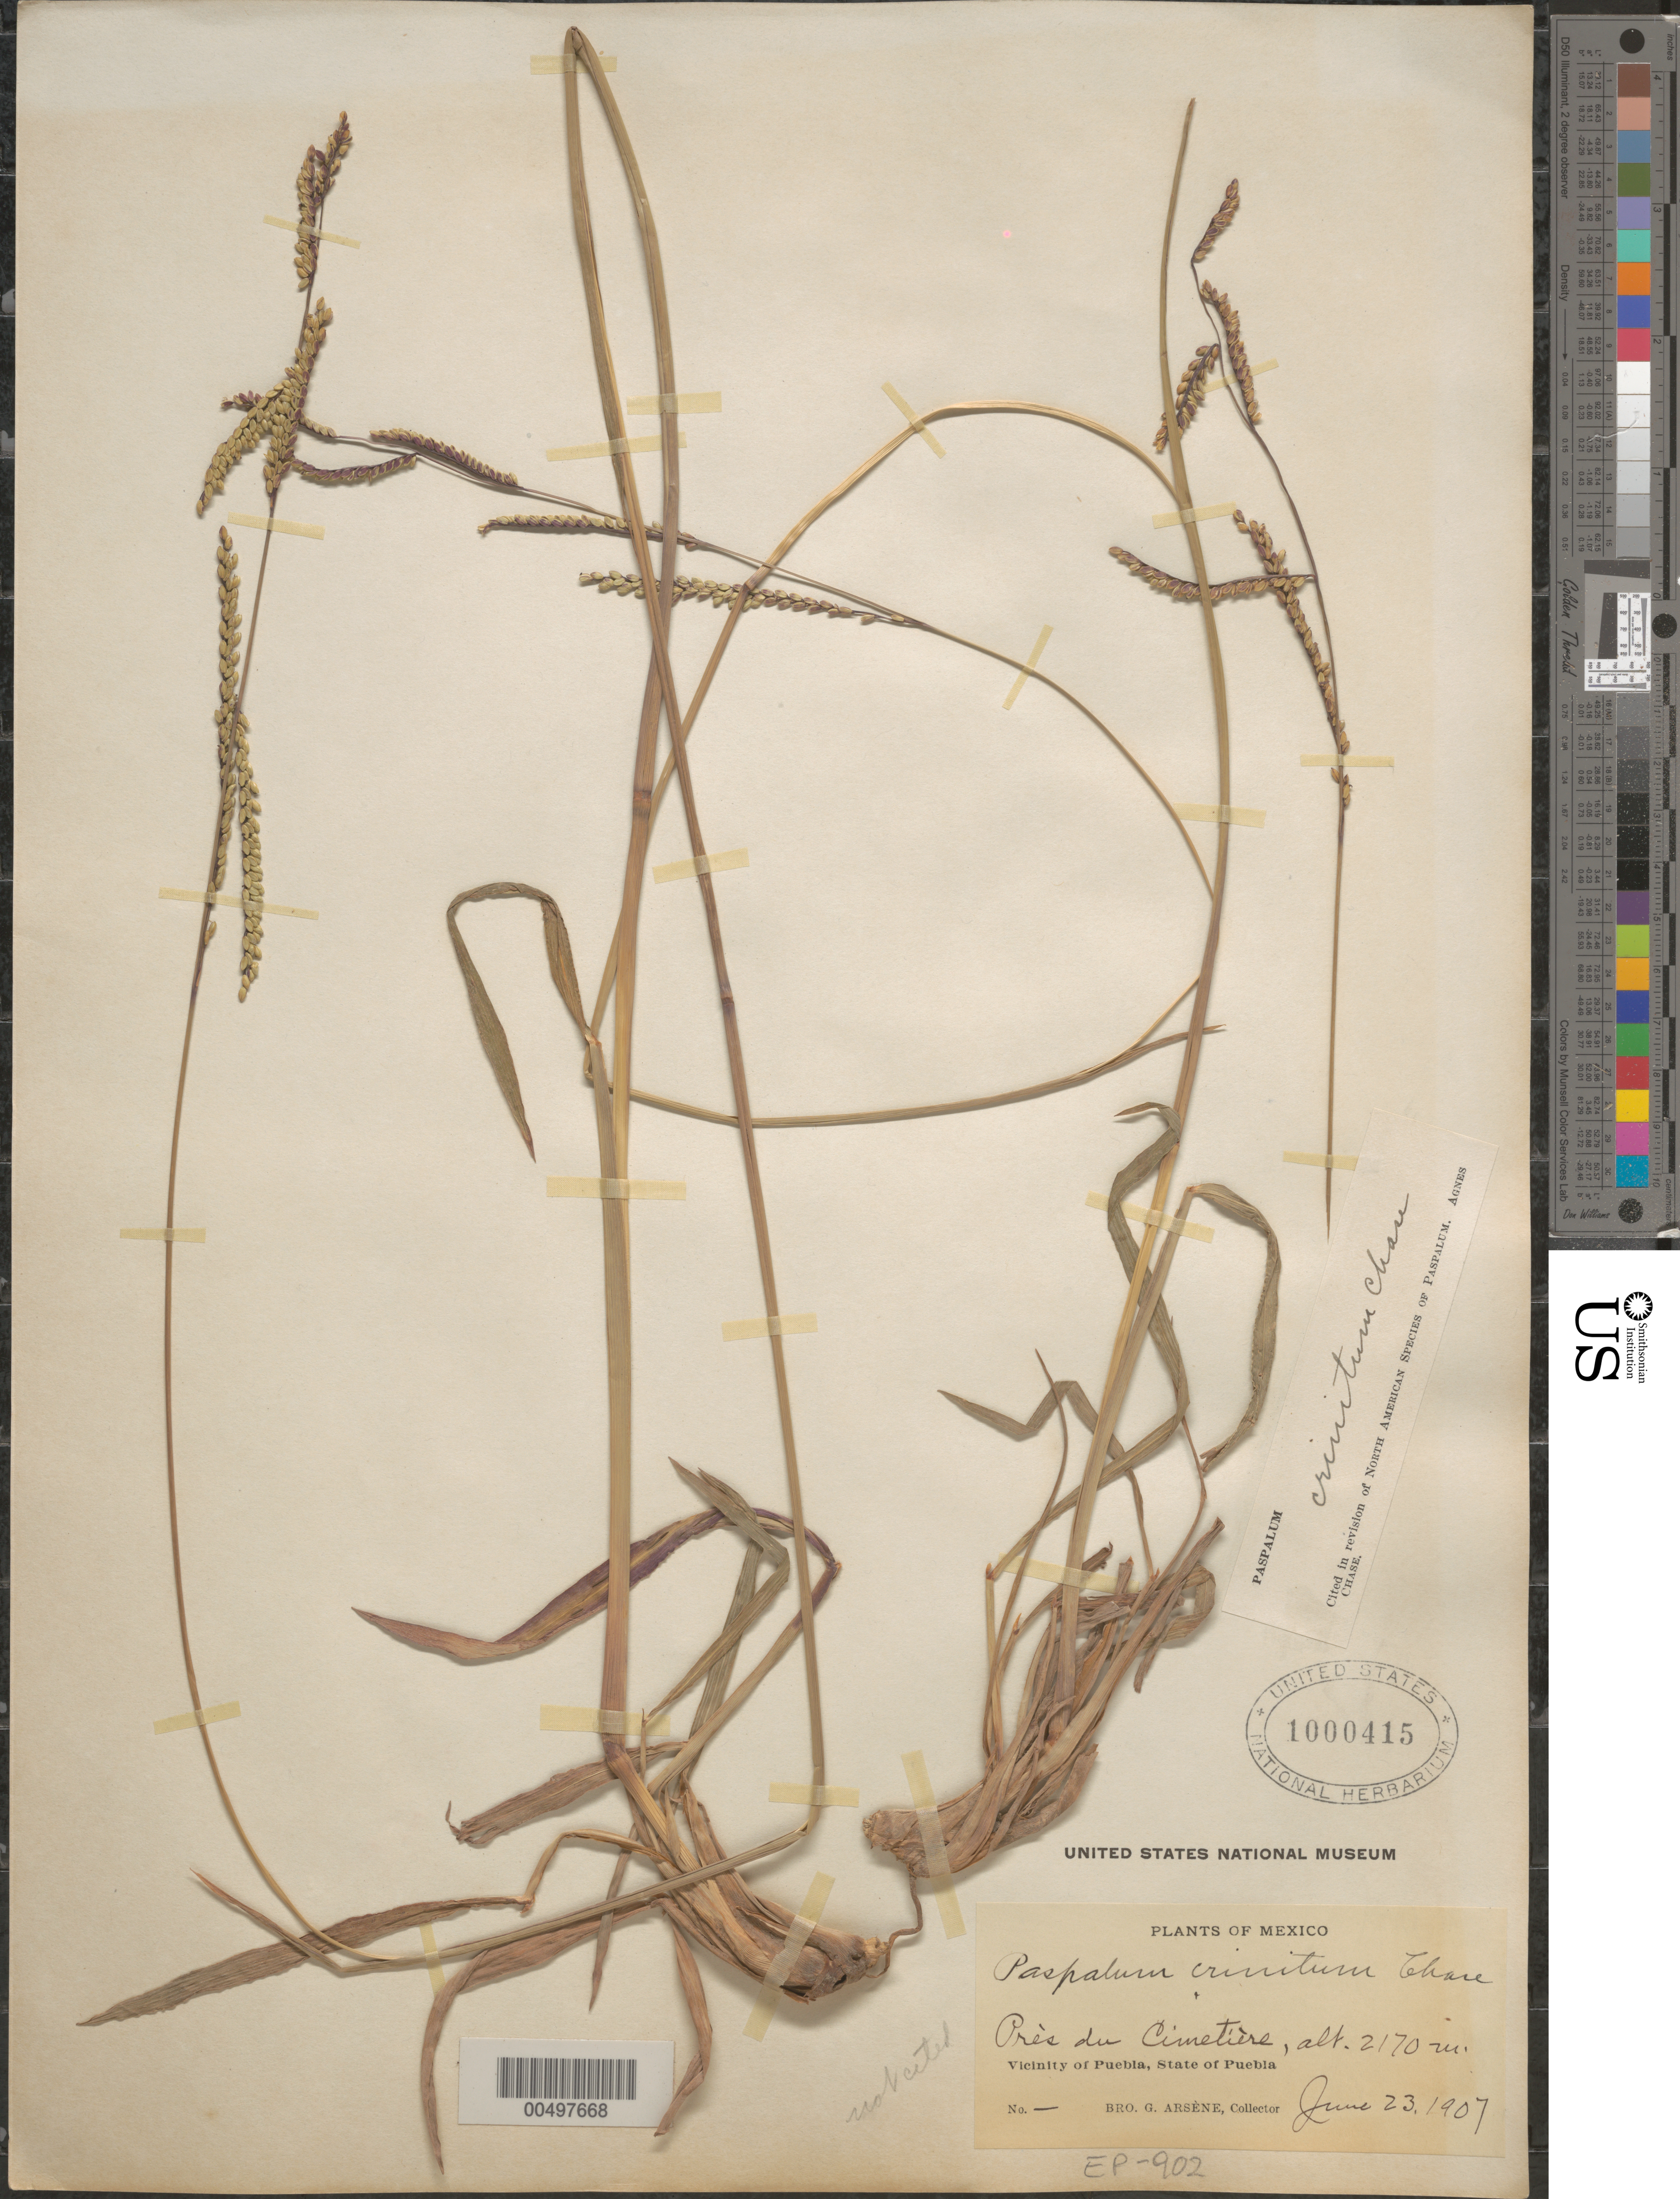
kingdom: Plantae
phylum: Tracheophyta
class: Liliopsida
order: Poales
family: Poaceae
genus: Paspalum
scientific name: Paspalum crinitum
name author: Chase in Hitchc.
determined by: Chase, [M.] Agnes, (US)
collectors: Bro. G. Arsène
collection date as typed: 23 Jun 1907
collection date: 1907-06-23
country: Mexico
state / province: Puebla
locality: PrŠs du CimetiŠre, vicinity of Puebla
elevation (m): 2170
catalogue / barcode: US 1000415